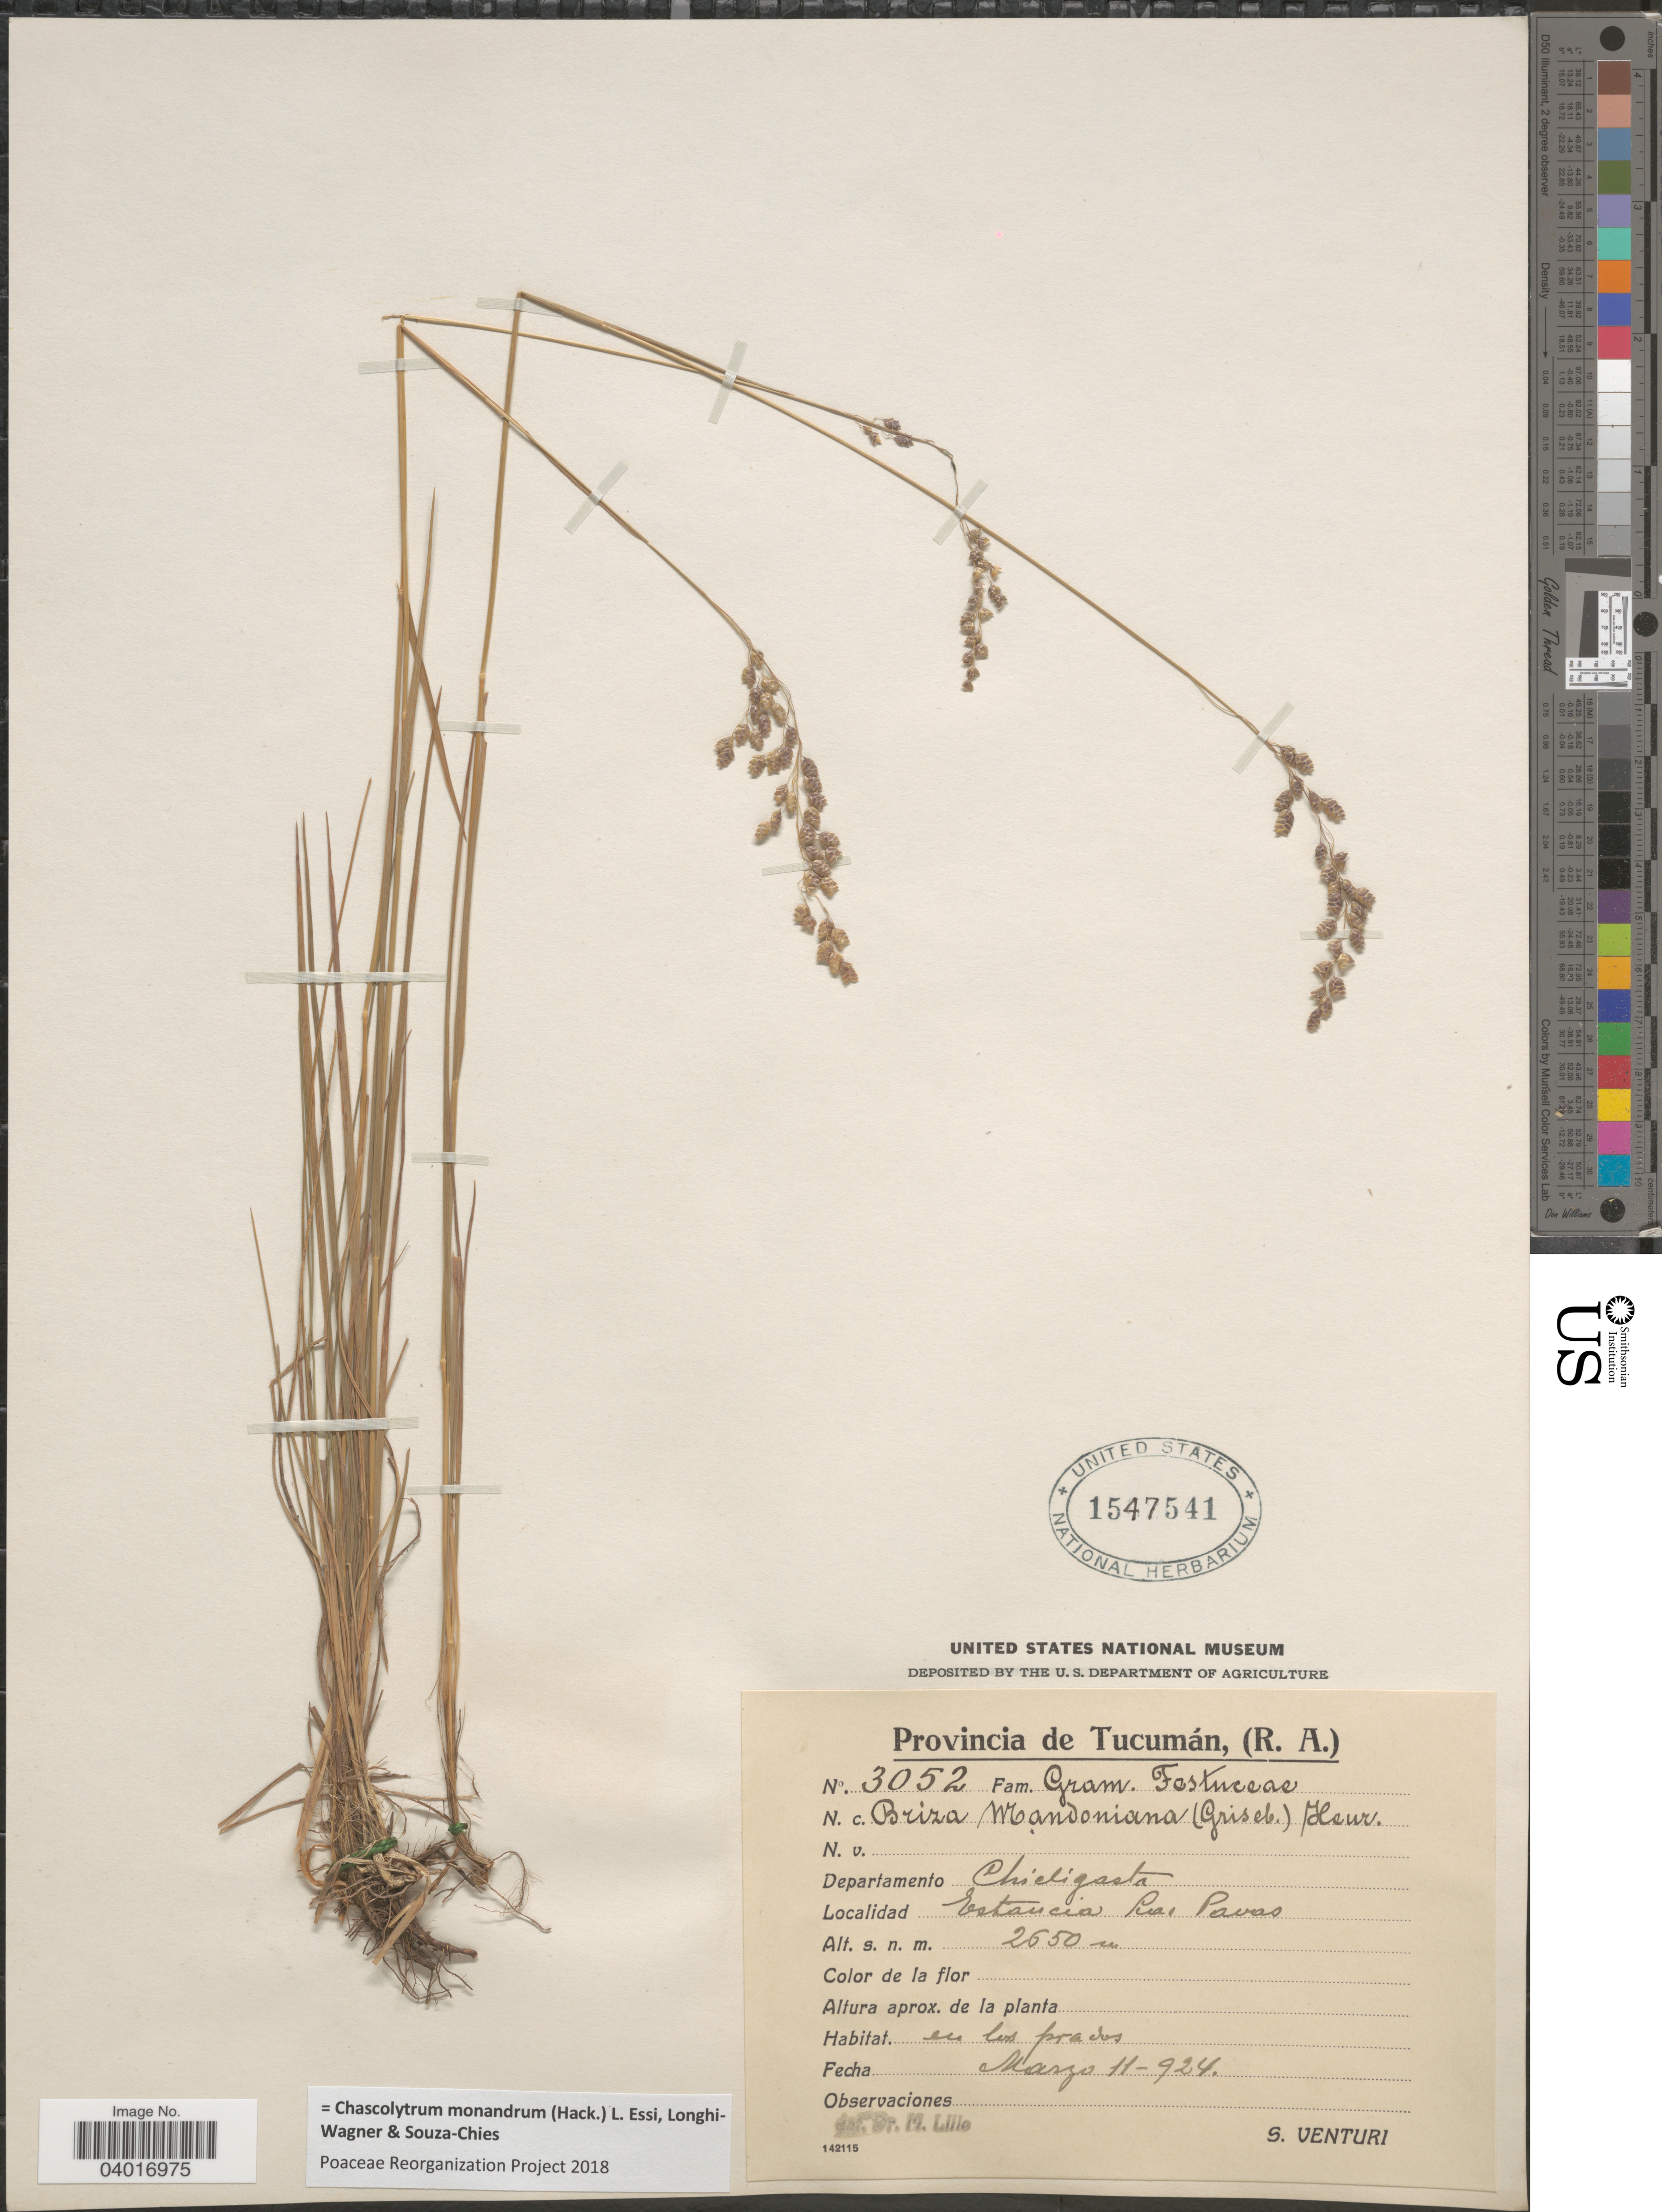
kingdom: Plantae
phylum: Tracheophyta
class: Liliopsida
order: Poales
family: Poaceae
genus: Chascolytrum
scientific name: Chascolytrum monandrum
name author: (Hack.) L. Essi et al.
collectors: S. Venturi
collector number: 3052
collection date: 1924-03-11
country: Argentina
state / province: Tucuman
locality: Departamento Chicligasta. Estancia Las Pavas.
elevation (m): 2650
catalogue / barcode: US 1547541